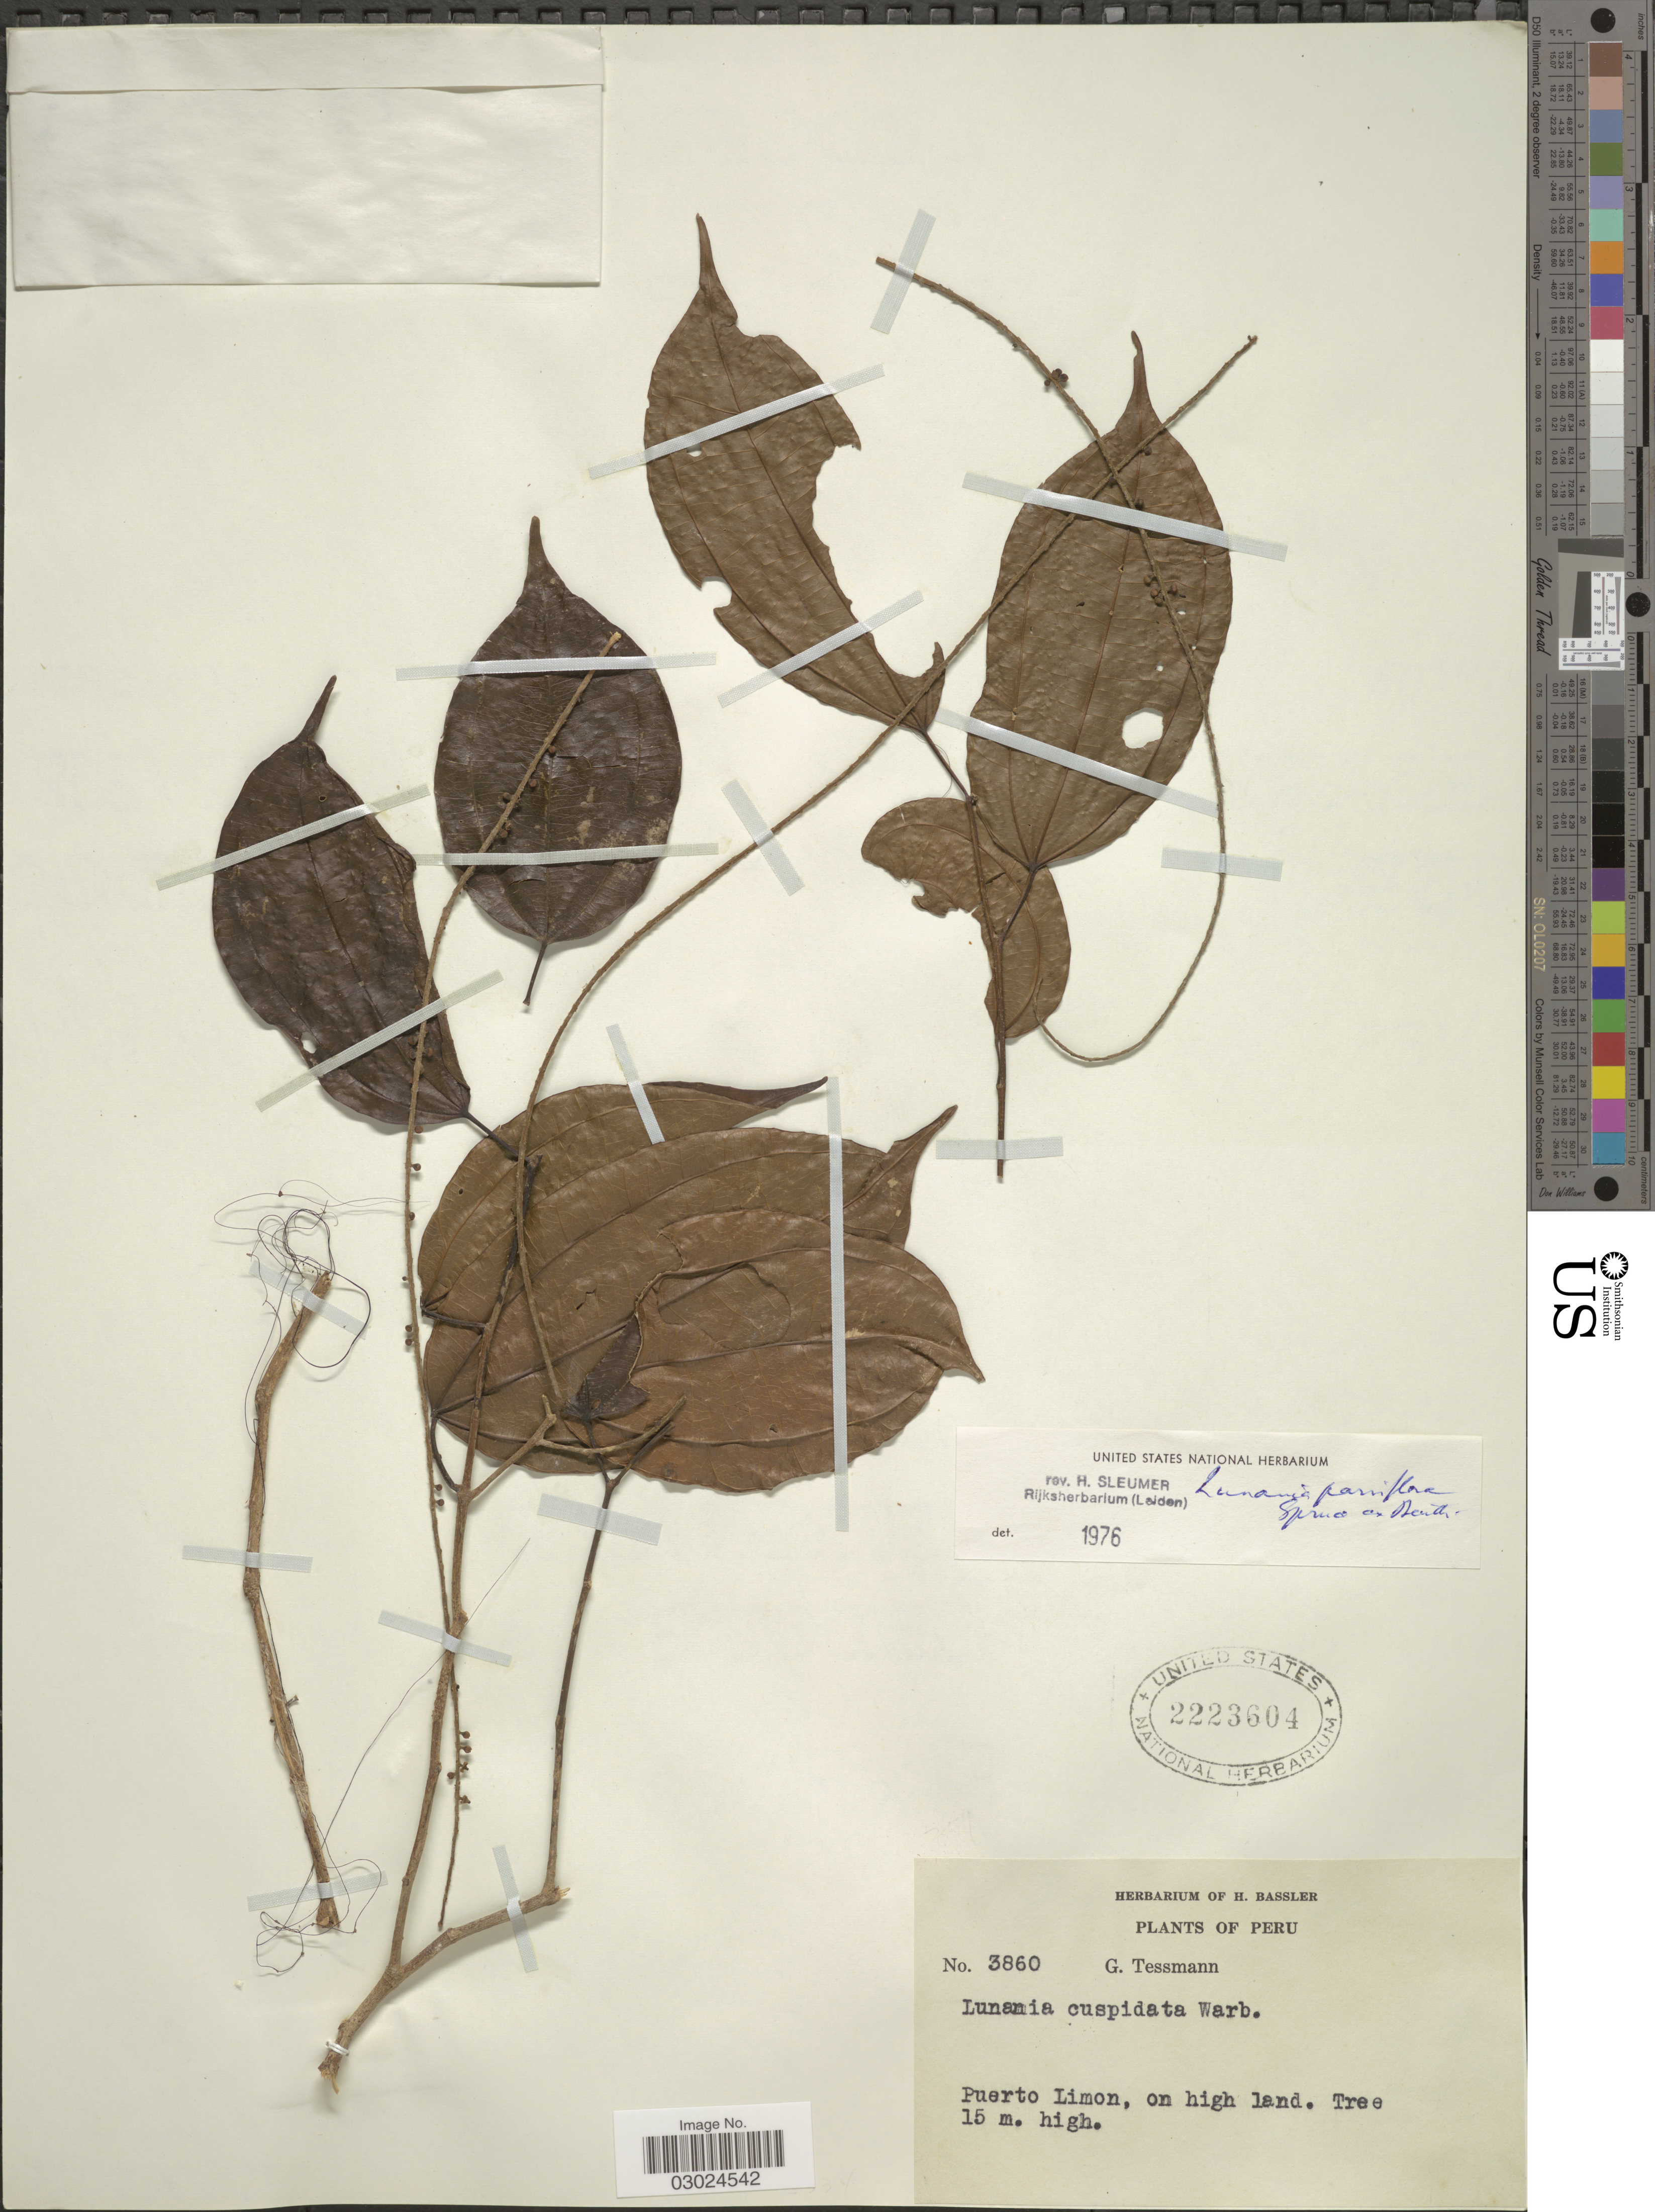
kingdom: Plantae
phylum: Tracheophyta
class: Magnoliopsida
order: Malpighiales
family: Salicaceae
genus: Lunania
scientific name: Lunania parviflora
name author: Spruce ex Benth.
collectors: G. Tessmann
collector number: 3860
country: Peru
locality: Puerto Limon.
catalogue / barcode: US 2223604